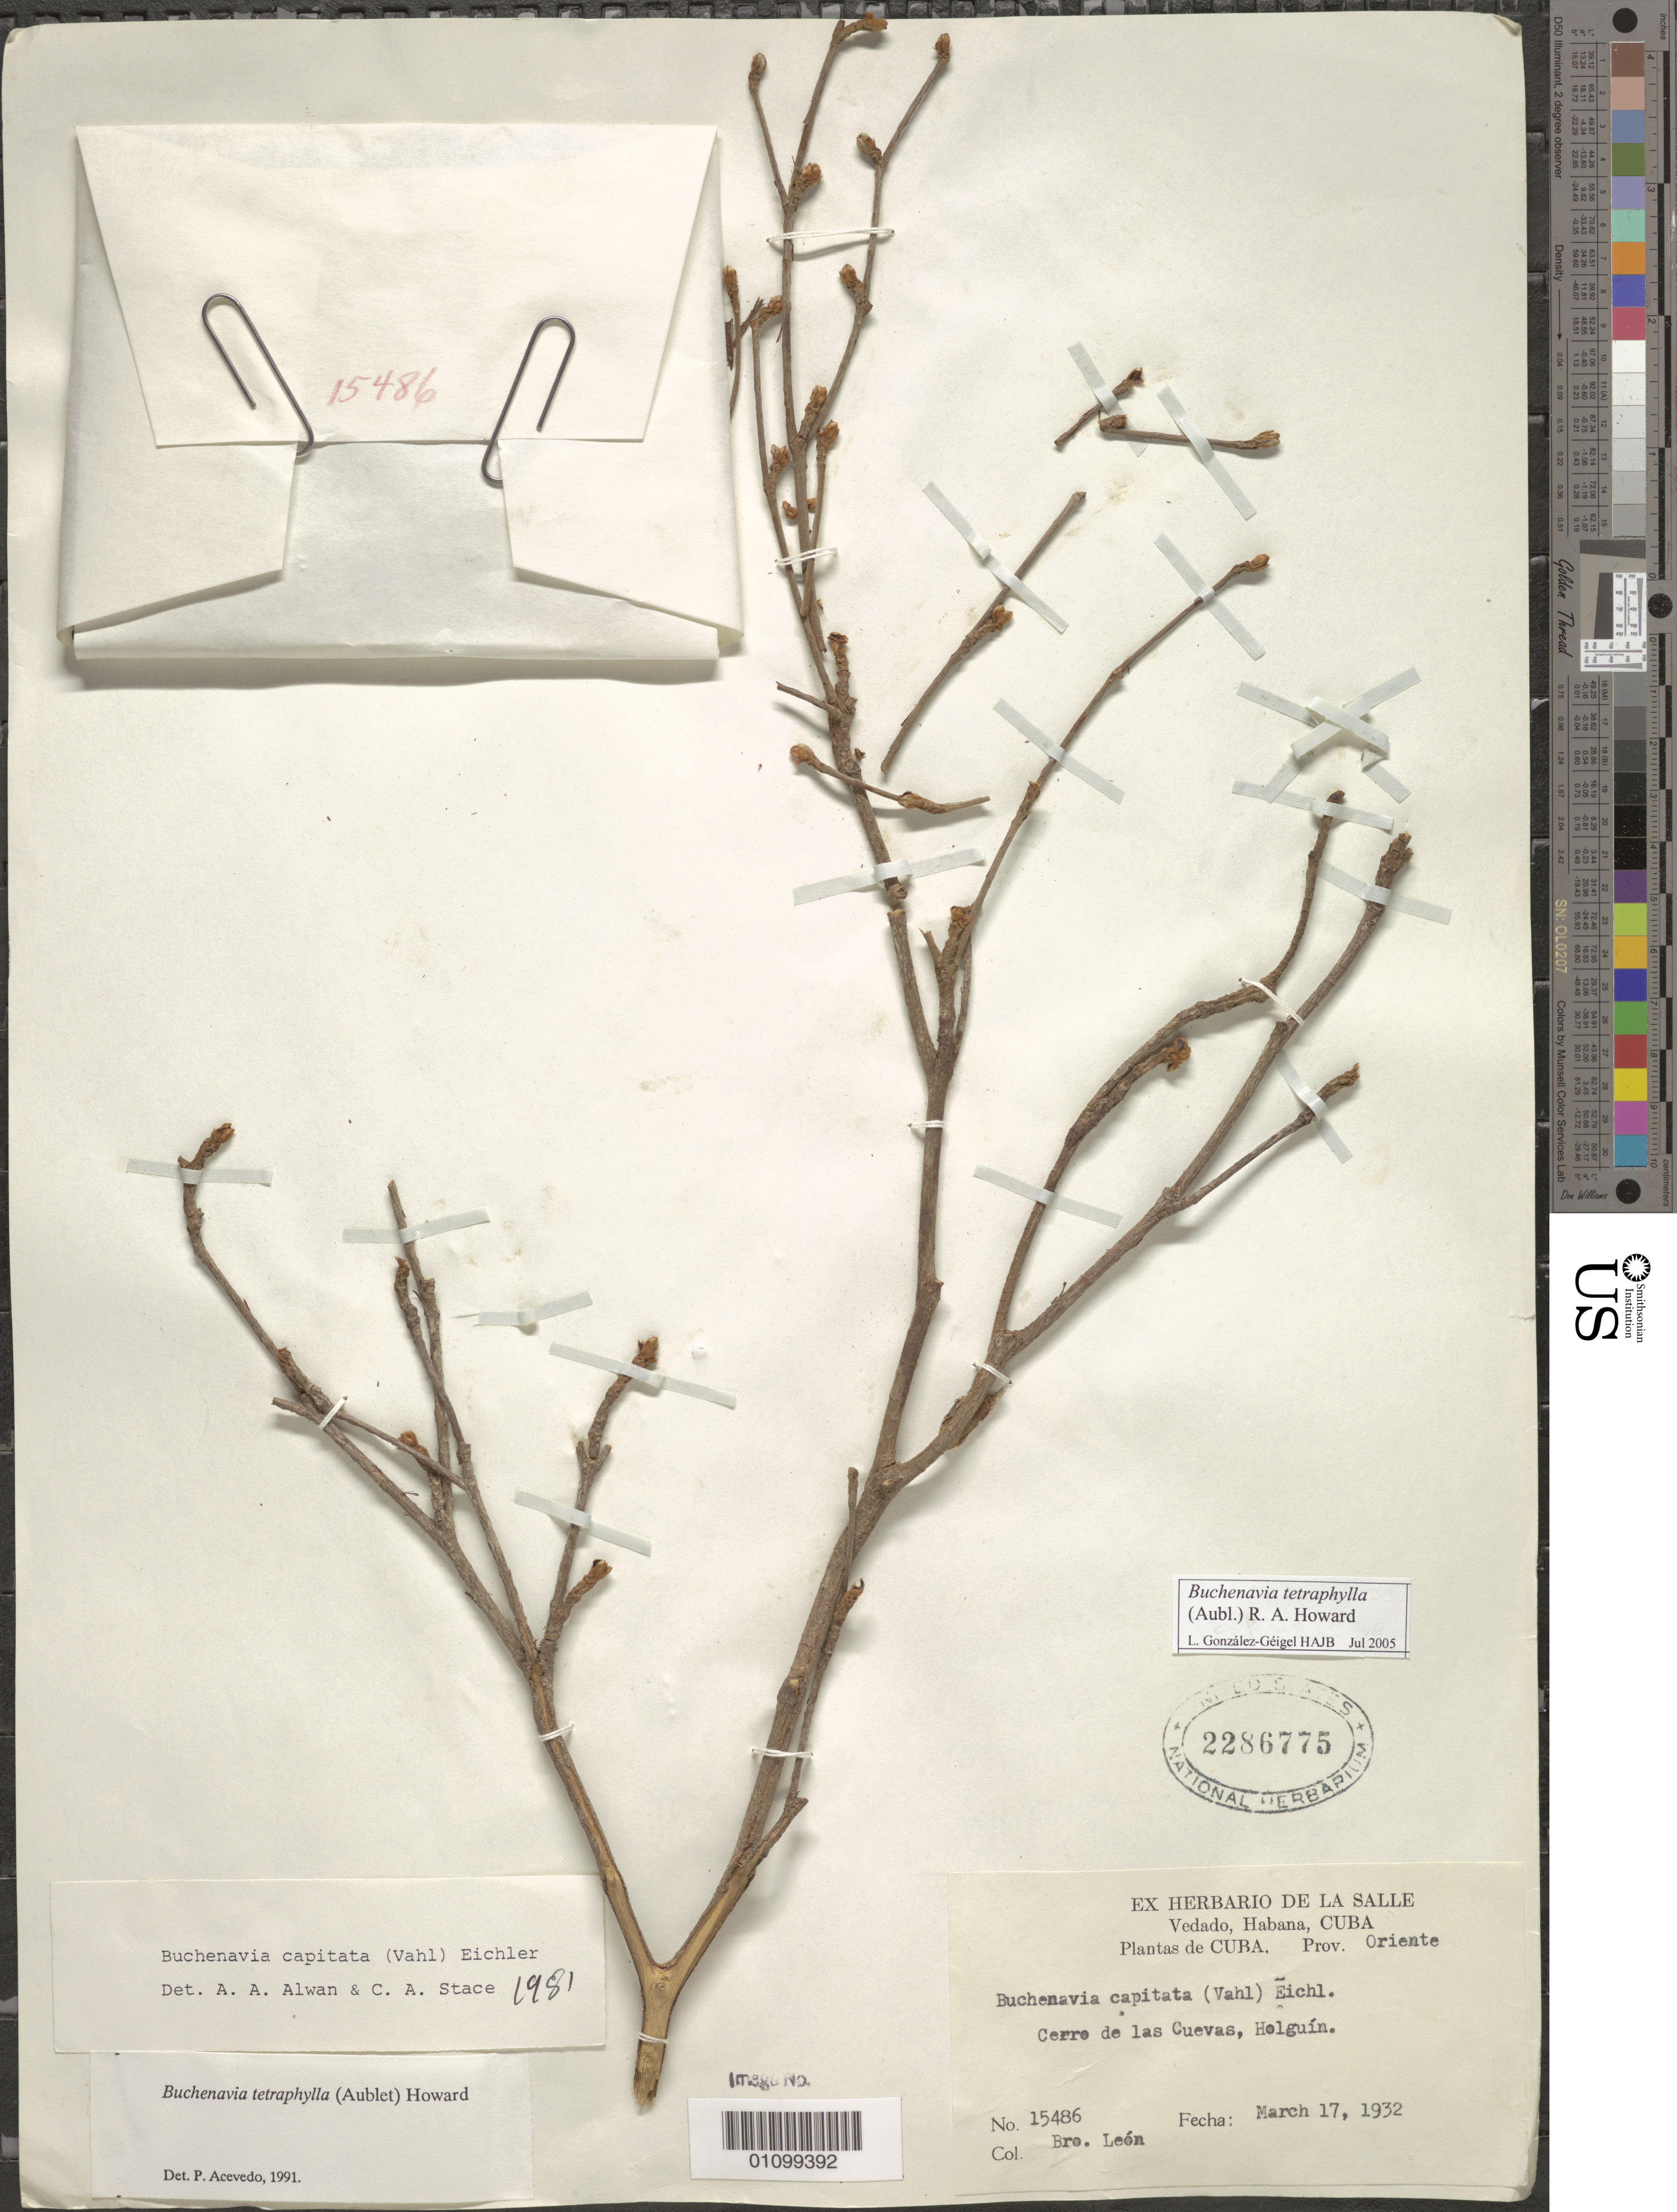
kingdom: Plantae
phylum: Tracheophyta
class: Magnoliopsida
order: Myrtales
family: Combretaceae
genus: Terminalia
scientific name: Terminalia tetraphylla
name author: (Aubl.) Gere & Boatwr.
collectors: Bro. León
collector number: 15486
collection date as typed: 17 Mar 1932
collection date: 1932-03-17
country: Cuba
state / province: Holguín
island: Cuba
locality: Cerre de las Cuevas, Holguin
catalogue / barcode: US 2286775